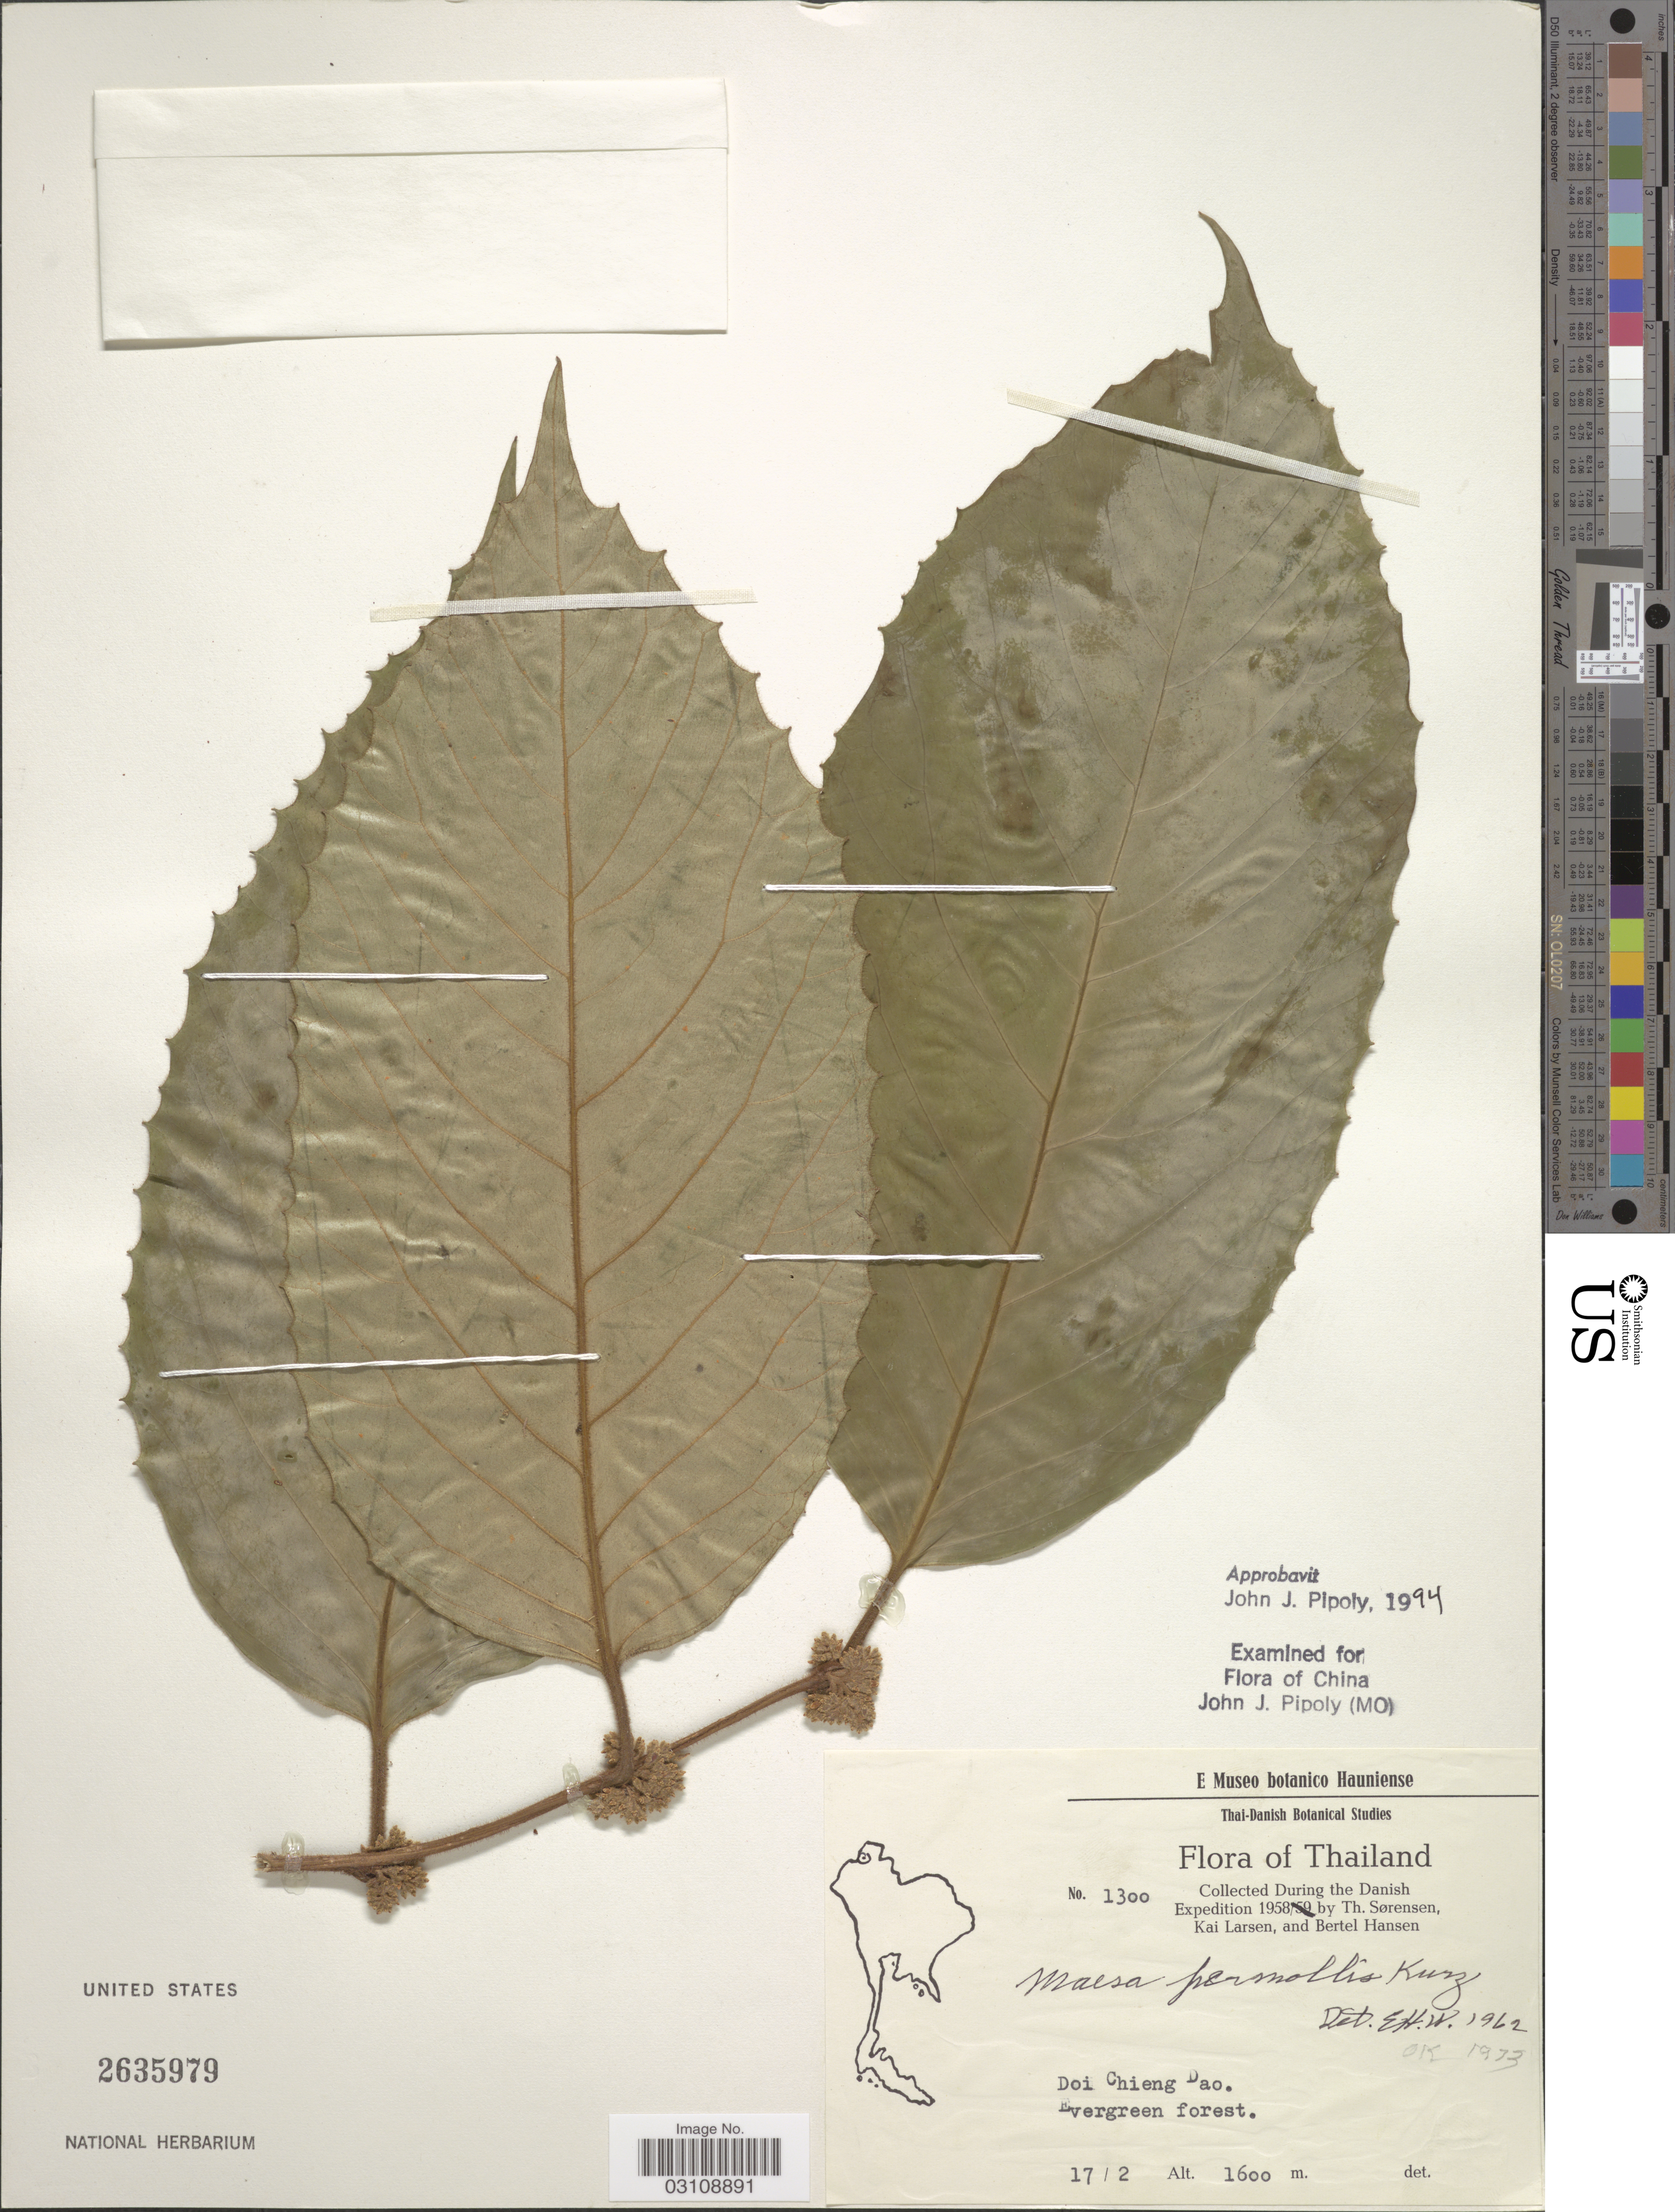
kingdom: Plantae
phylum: Tracheophyta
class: Magnoliopsida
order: Ericales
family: Primulaceae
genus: Maesa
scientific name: Maesa sp.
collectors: T. Sorensen, K. Larsen & B. Hansen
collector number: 1300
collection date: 1958-02-17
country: Thailand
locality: Doi Chieng Dao.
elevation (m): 1600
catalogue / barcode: US 2635979